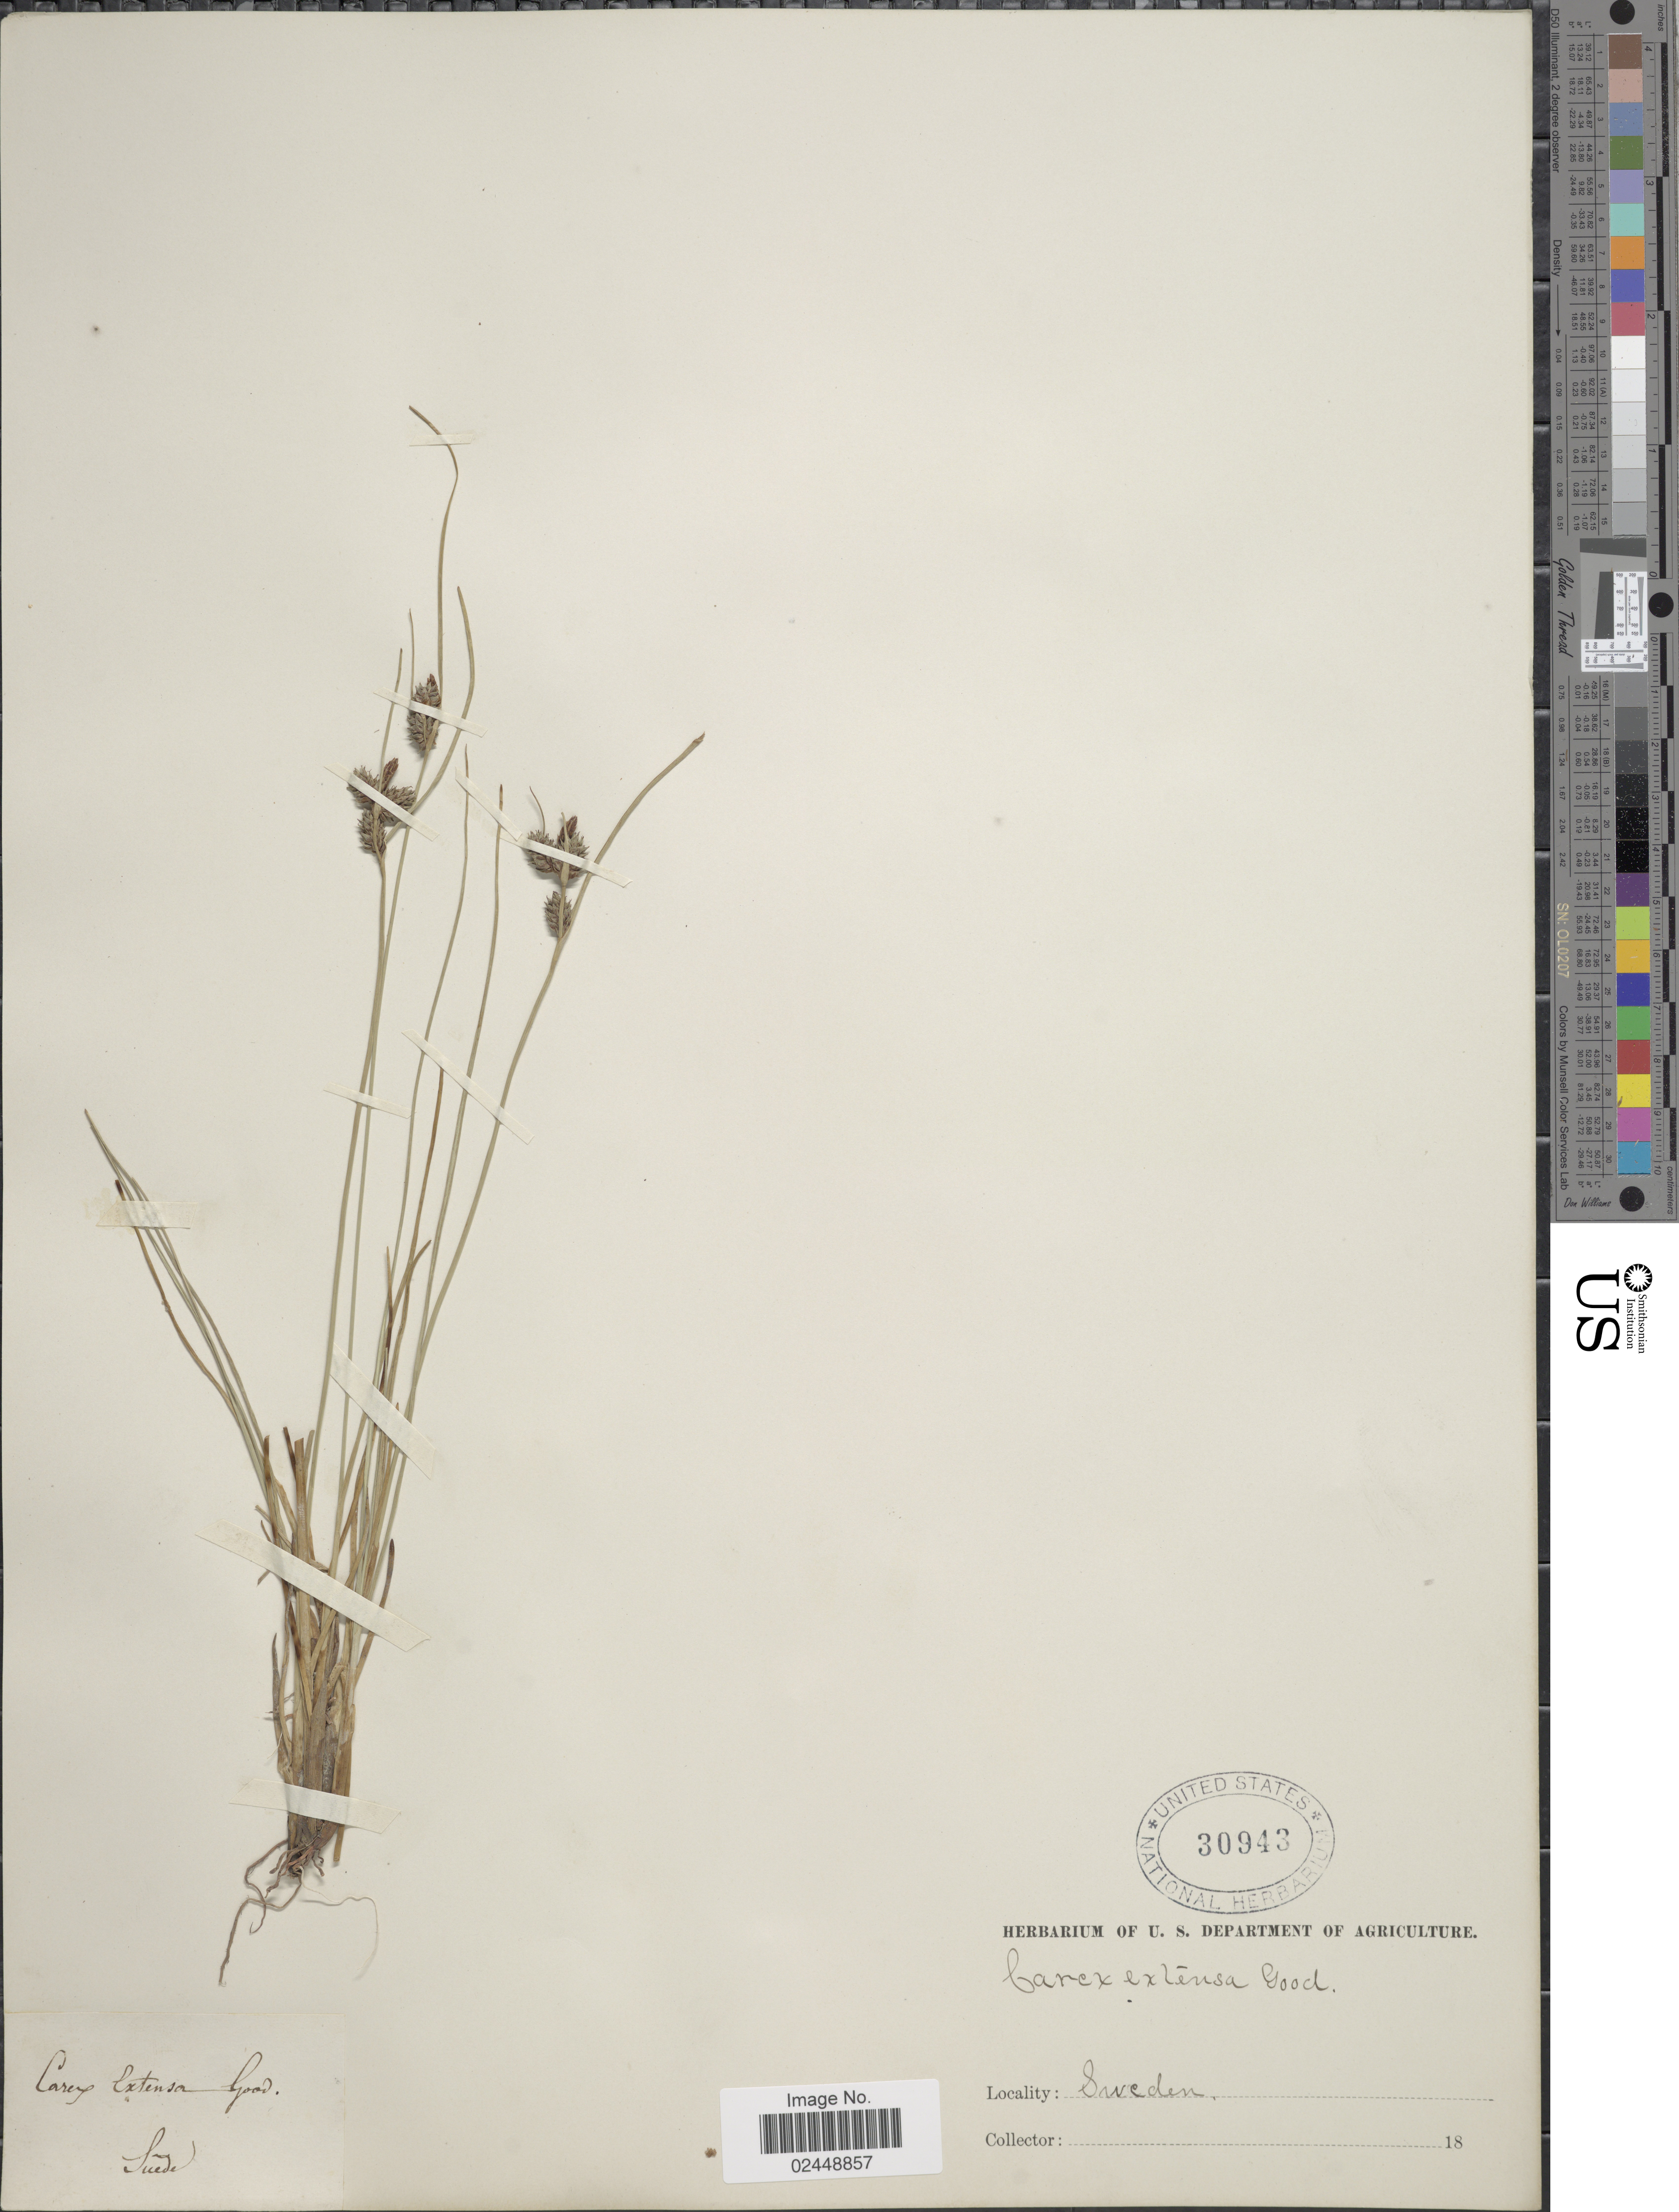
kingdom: Plantae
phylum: Tracheophyta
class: Liliopsida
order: Poales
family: Cyperaceae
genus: Carex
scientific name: Carex extensa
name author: Gooden.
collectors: ex herb. U. S. Department of Agriculture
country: Sweden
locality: Suede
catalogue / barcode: US 30943